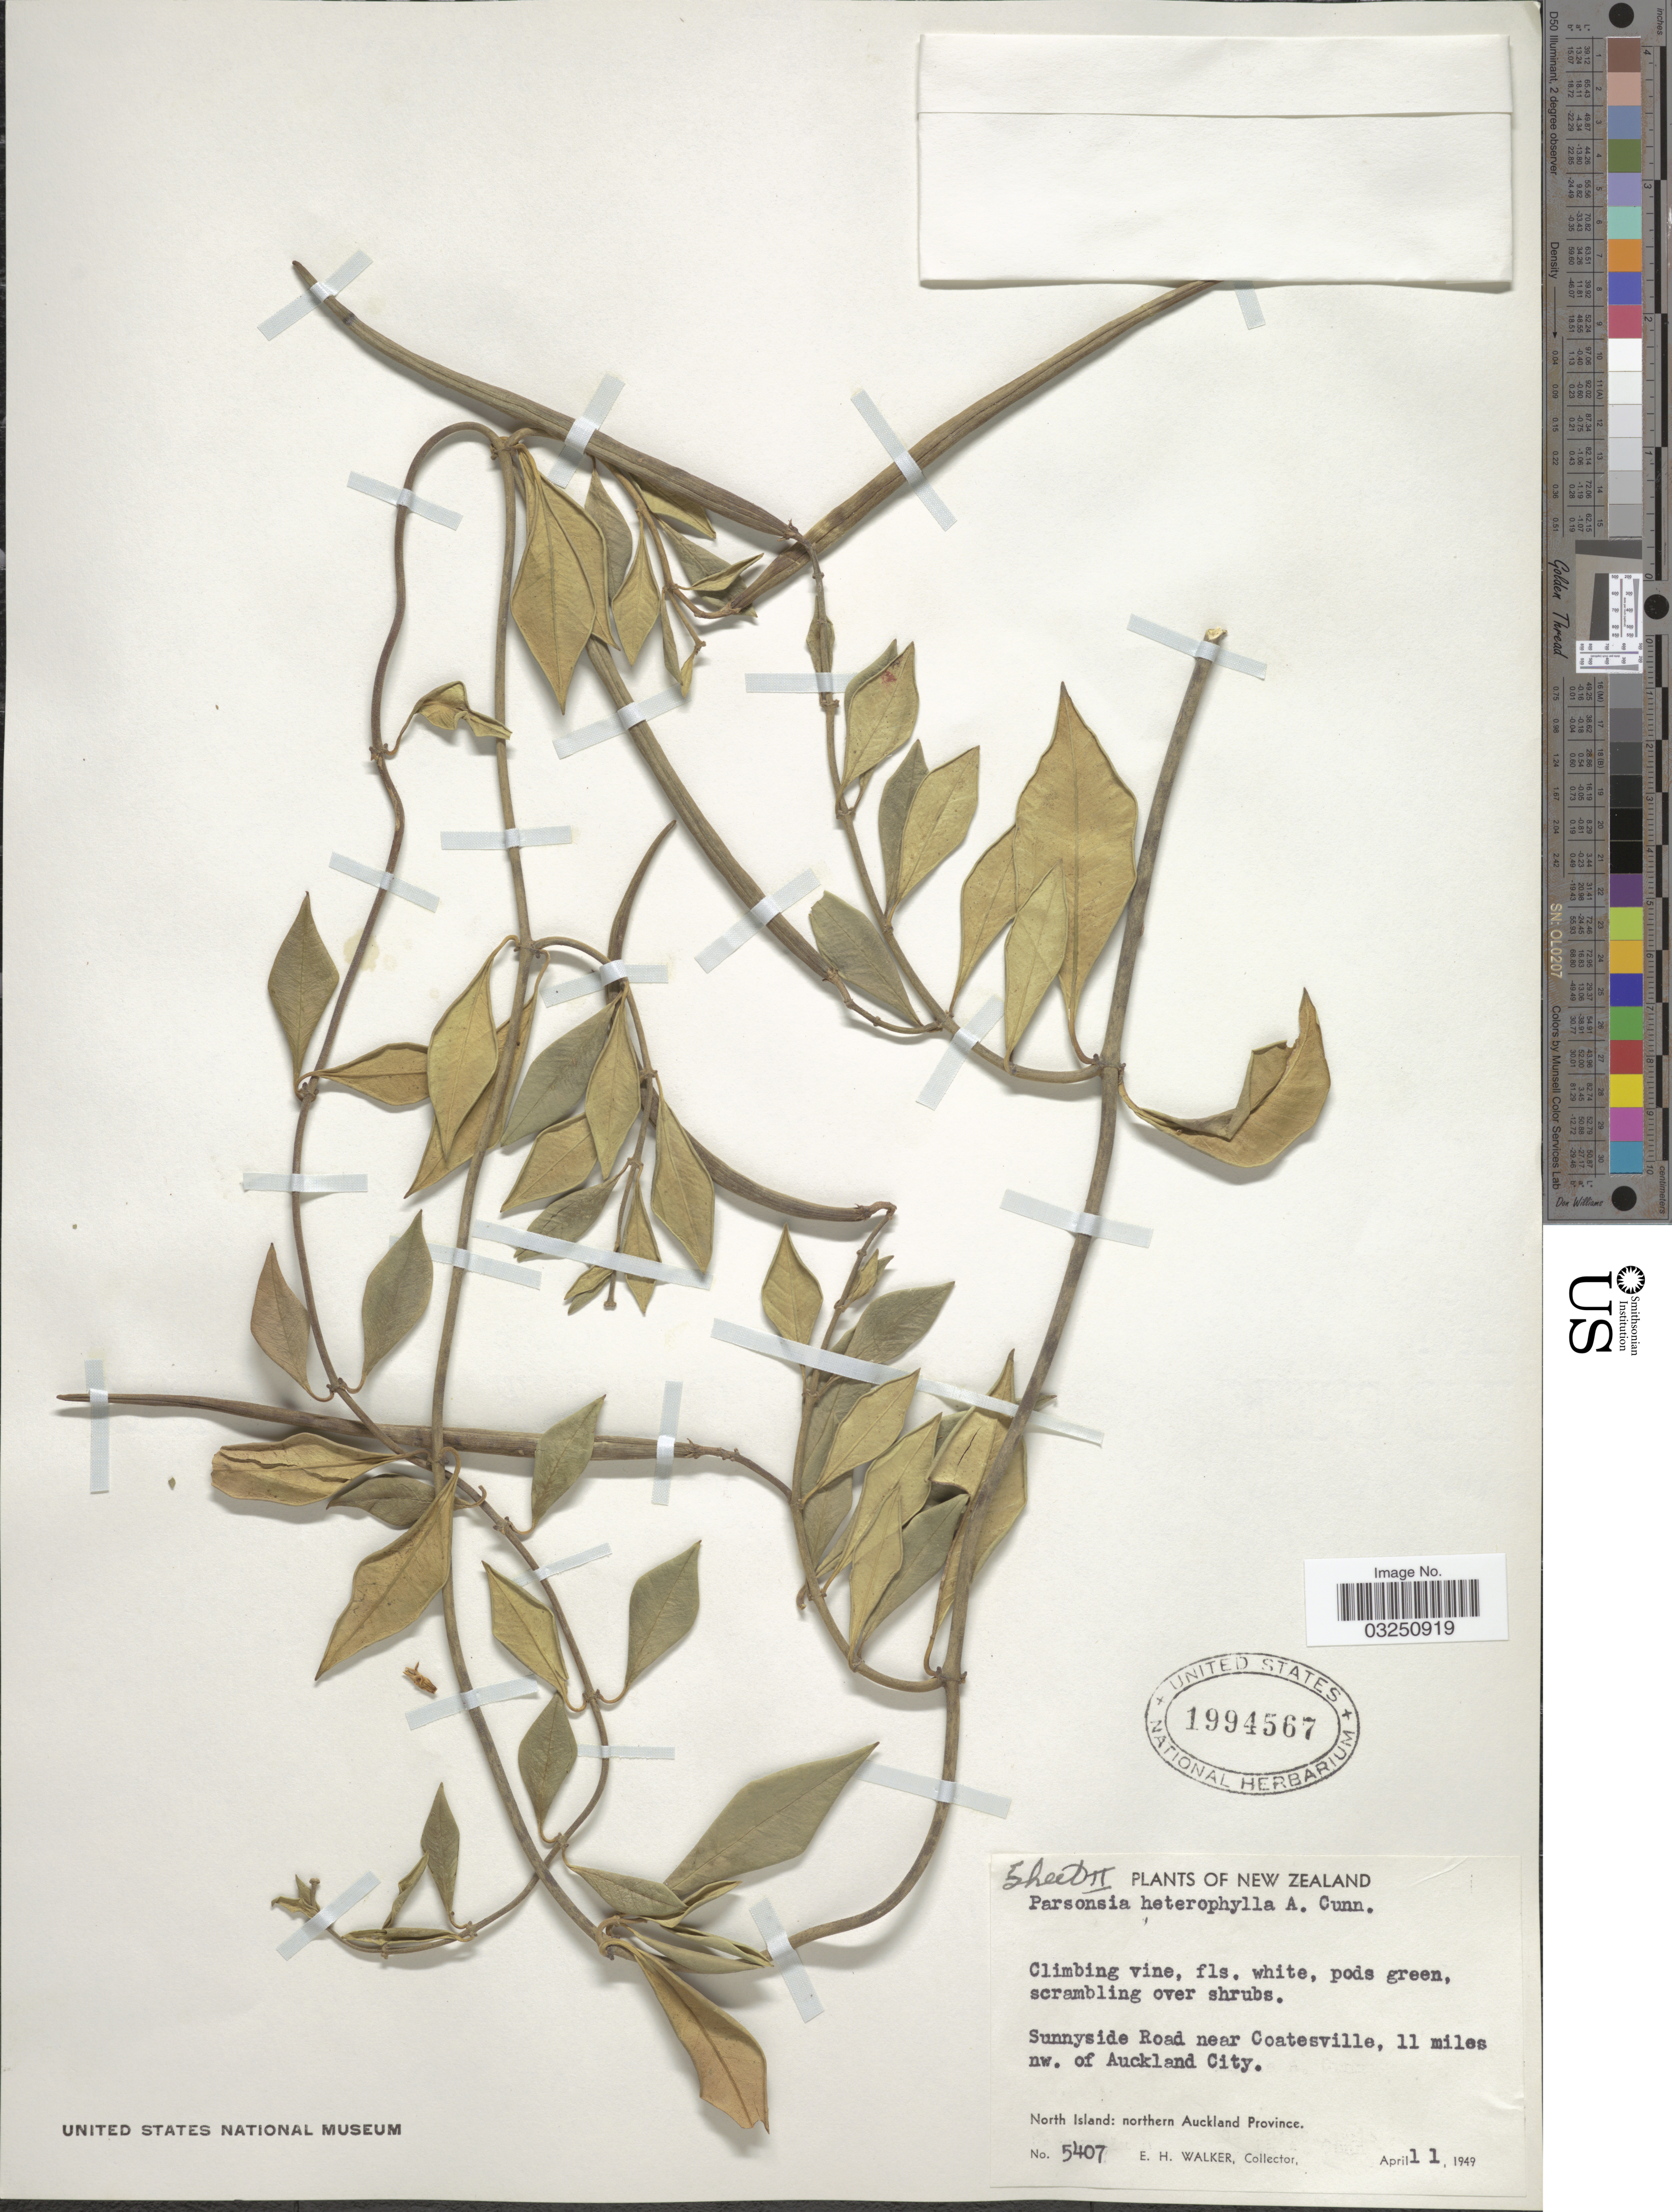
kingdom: Plantae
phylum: Tracheophyta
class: Magnoliopsida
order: Gentianales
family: Apocynaceae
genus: Parsonsia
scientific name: Parsonsia heterophylla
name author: A. Cunn.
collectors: E. H. Walker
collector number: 5407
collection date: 1949-04-11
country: New Zealand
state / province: Auckland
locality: Sunnyside Road near Coatesville, 11 miles nw. of Auckland City. North Island: northern Auckland Province.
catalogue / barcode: US 1994567